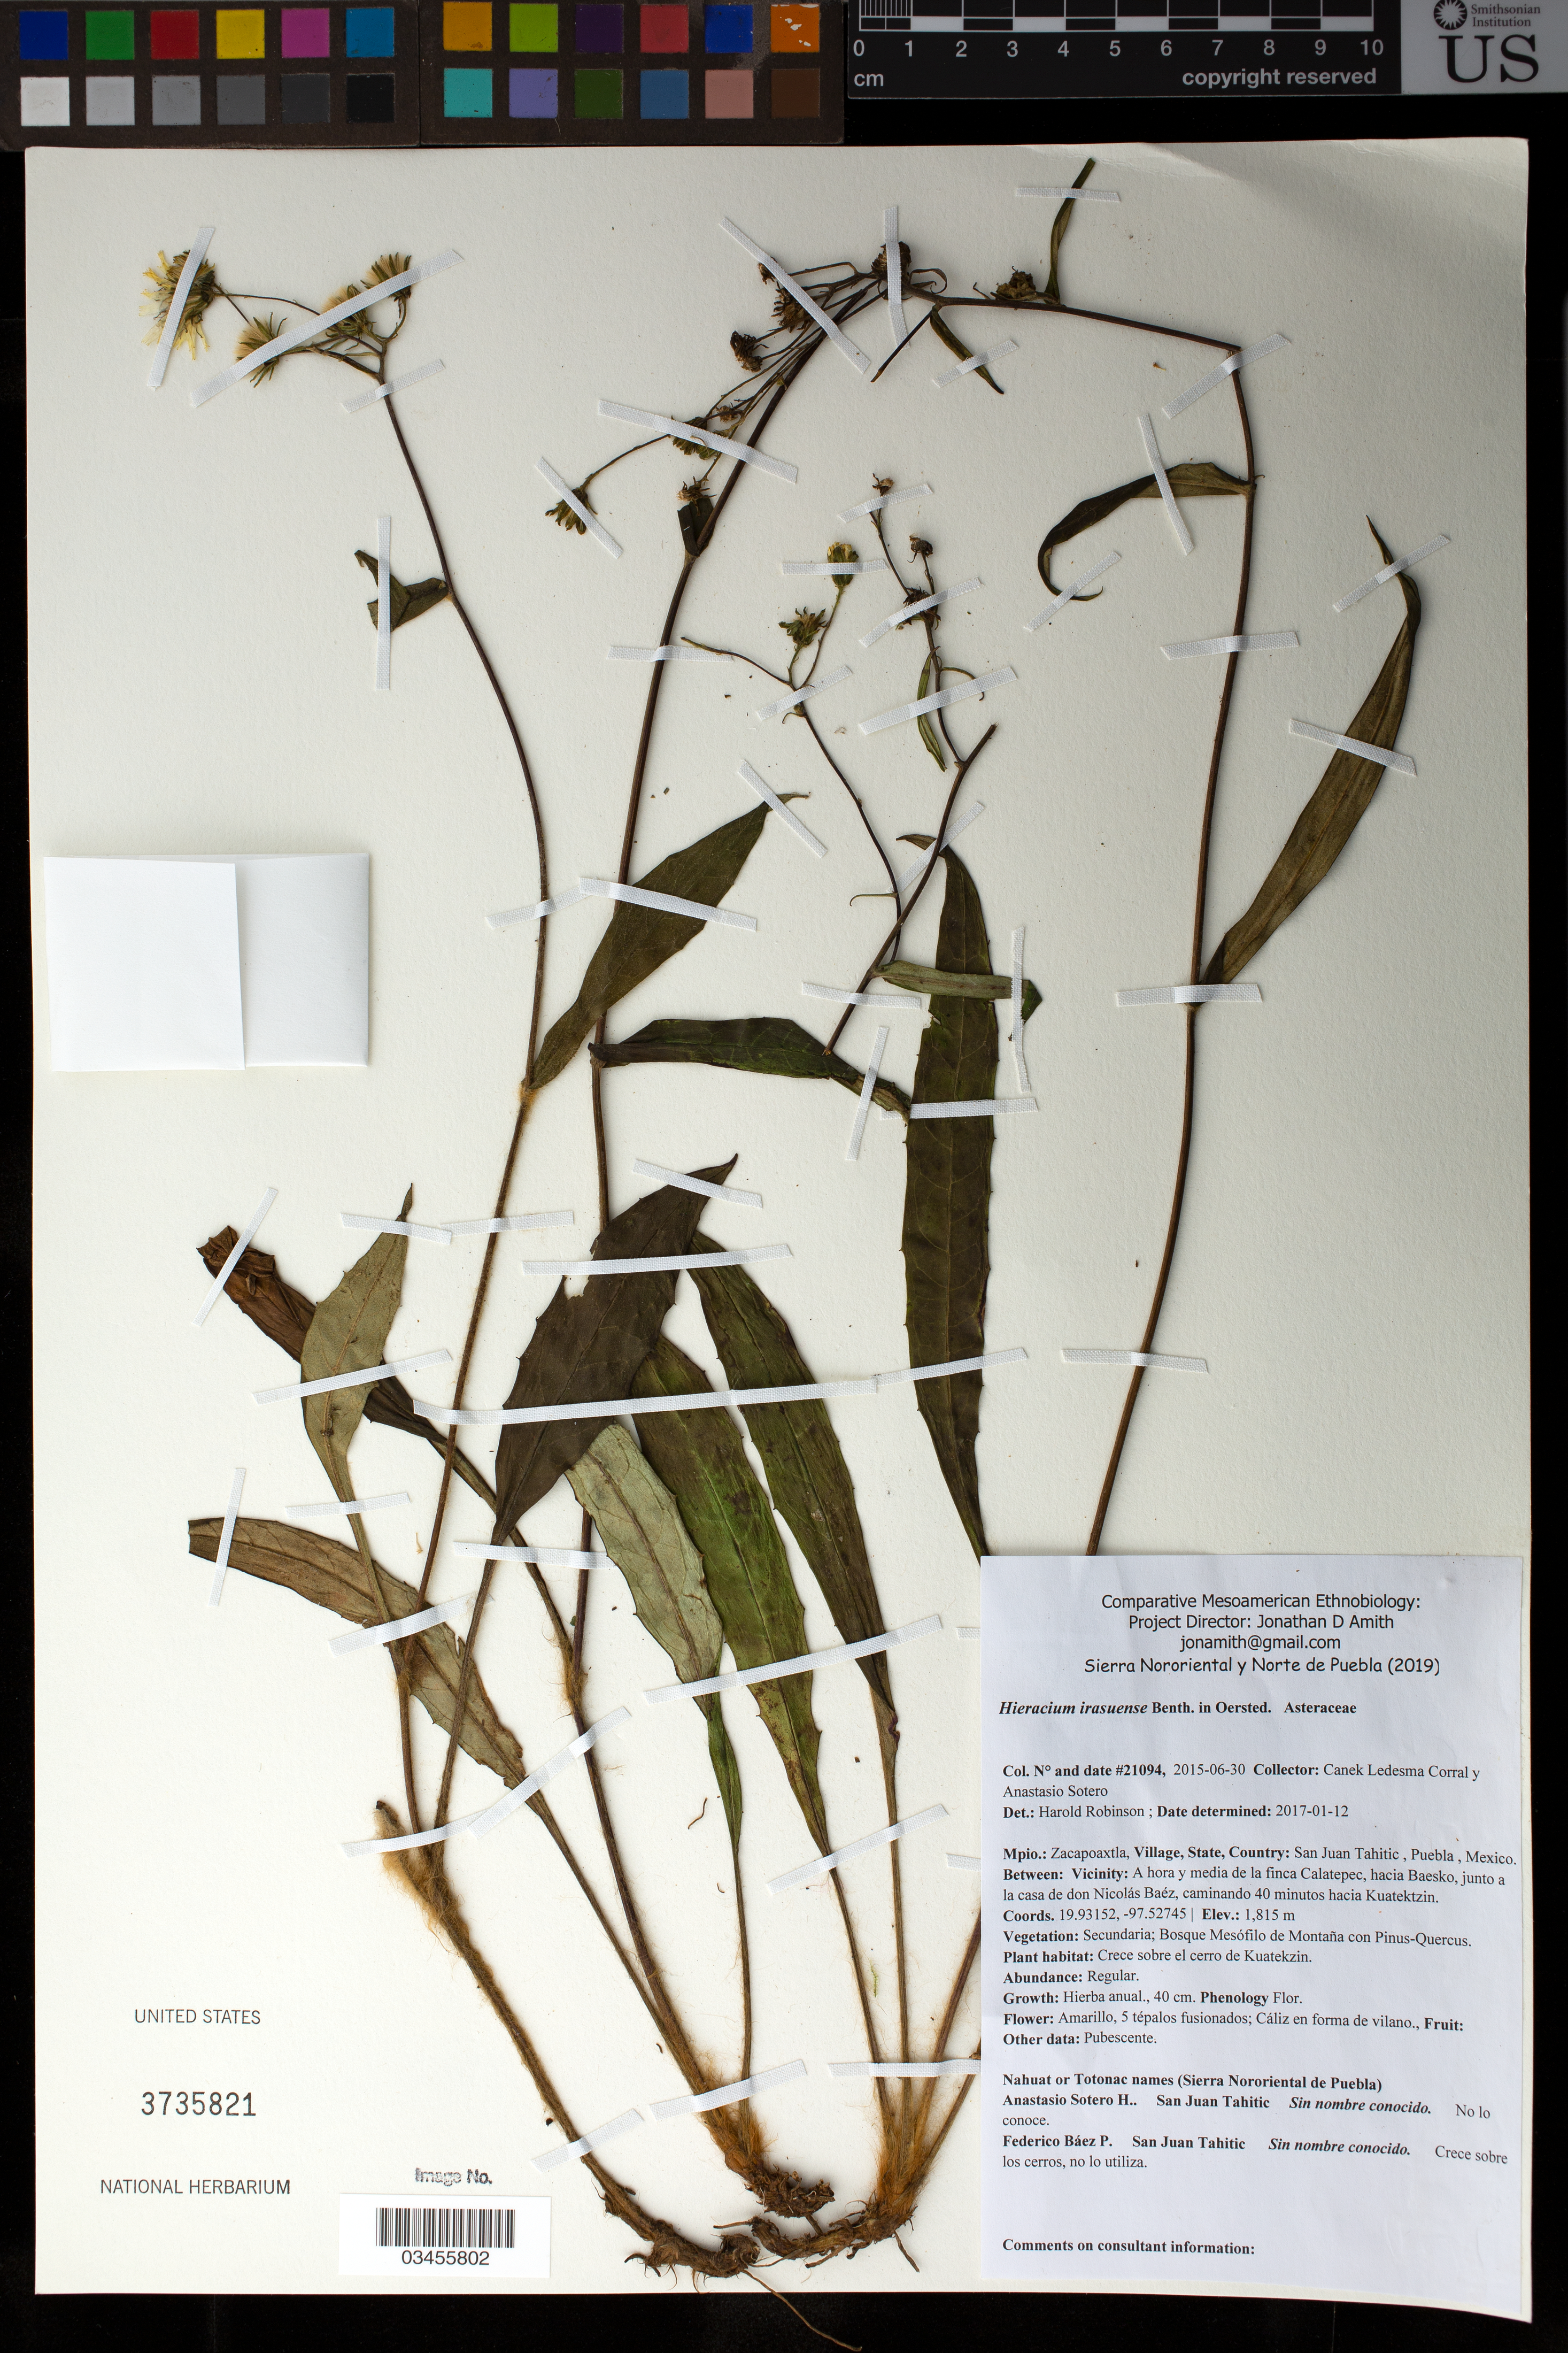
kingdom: Plantae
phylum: Tracheophyta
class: Magnoliopsida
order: Asterales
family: Asteraceae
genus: Hieracium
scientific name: Hieracium irasuense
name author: Benth.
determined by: Robinson, Harold E., (US)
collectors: Canek Ledesma C. & A. Sotero H.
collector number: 21094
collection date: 2015-06-30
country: México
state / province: Puebla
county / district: Zacapoaxtla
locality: PUEBLO: San Juan Tahitic; LOCALIDAD EXACTA: A hora y media de la finca Calatepec, hacia Baesko, junto a la casa de don Nicolás Baéz, caminando 40 minutos hacia Kuatektzin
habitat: Bosque mesófilo de montaña con Pinus-Quercus | Crece sobre el cerro de Kuatekzin.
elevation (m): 1815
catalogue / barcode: US 3735821